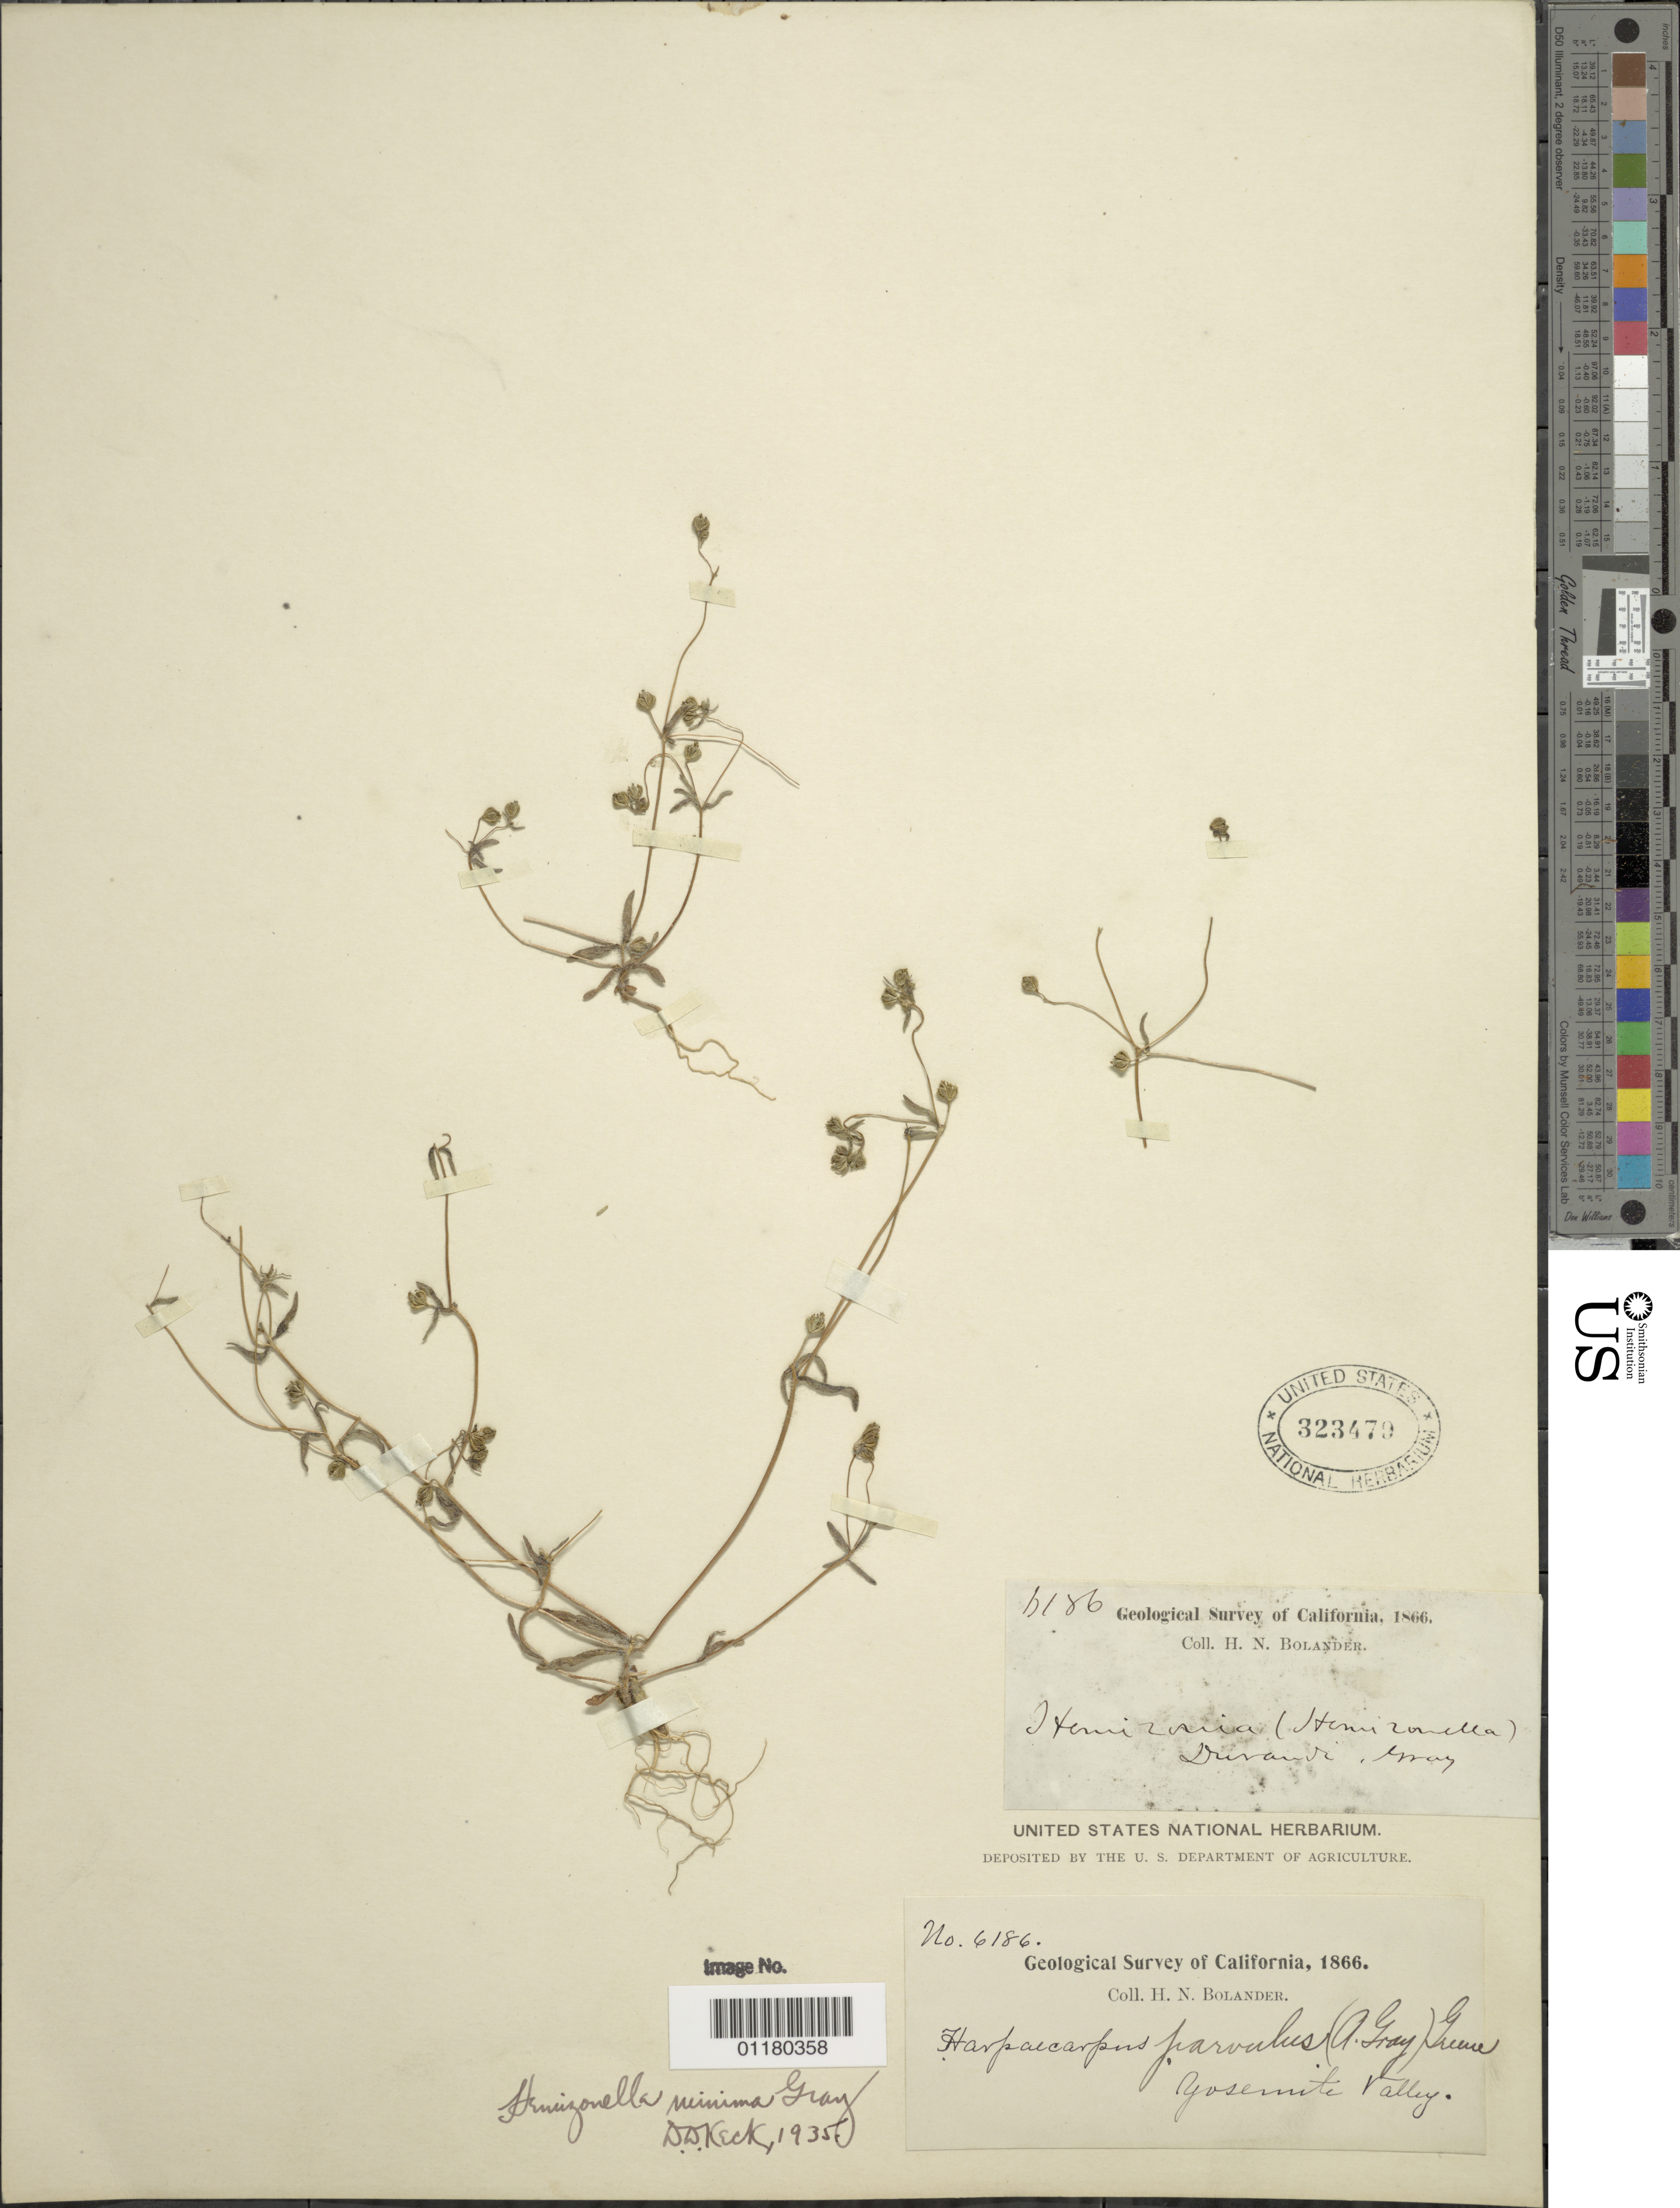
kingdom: Plantae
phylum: Tracheophyta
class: Magnoliopsida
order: Asterales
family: Asteraceae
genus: Hemizonella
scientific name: Hemizonella minima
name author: (A. Gray) A. Gray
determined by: Keck, David D.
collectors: H. Bolander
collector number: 6186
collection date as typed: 1866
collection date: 1866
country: United States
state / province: California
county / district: Mariposa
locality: Yosemite valley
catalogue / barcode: US 323479